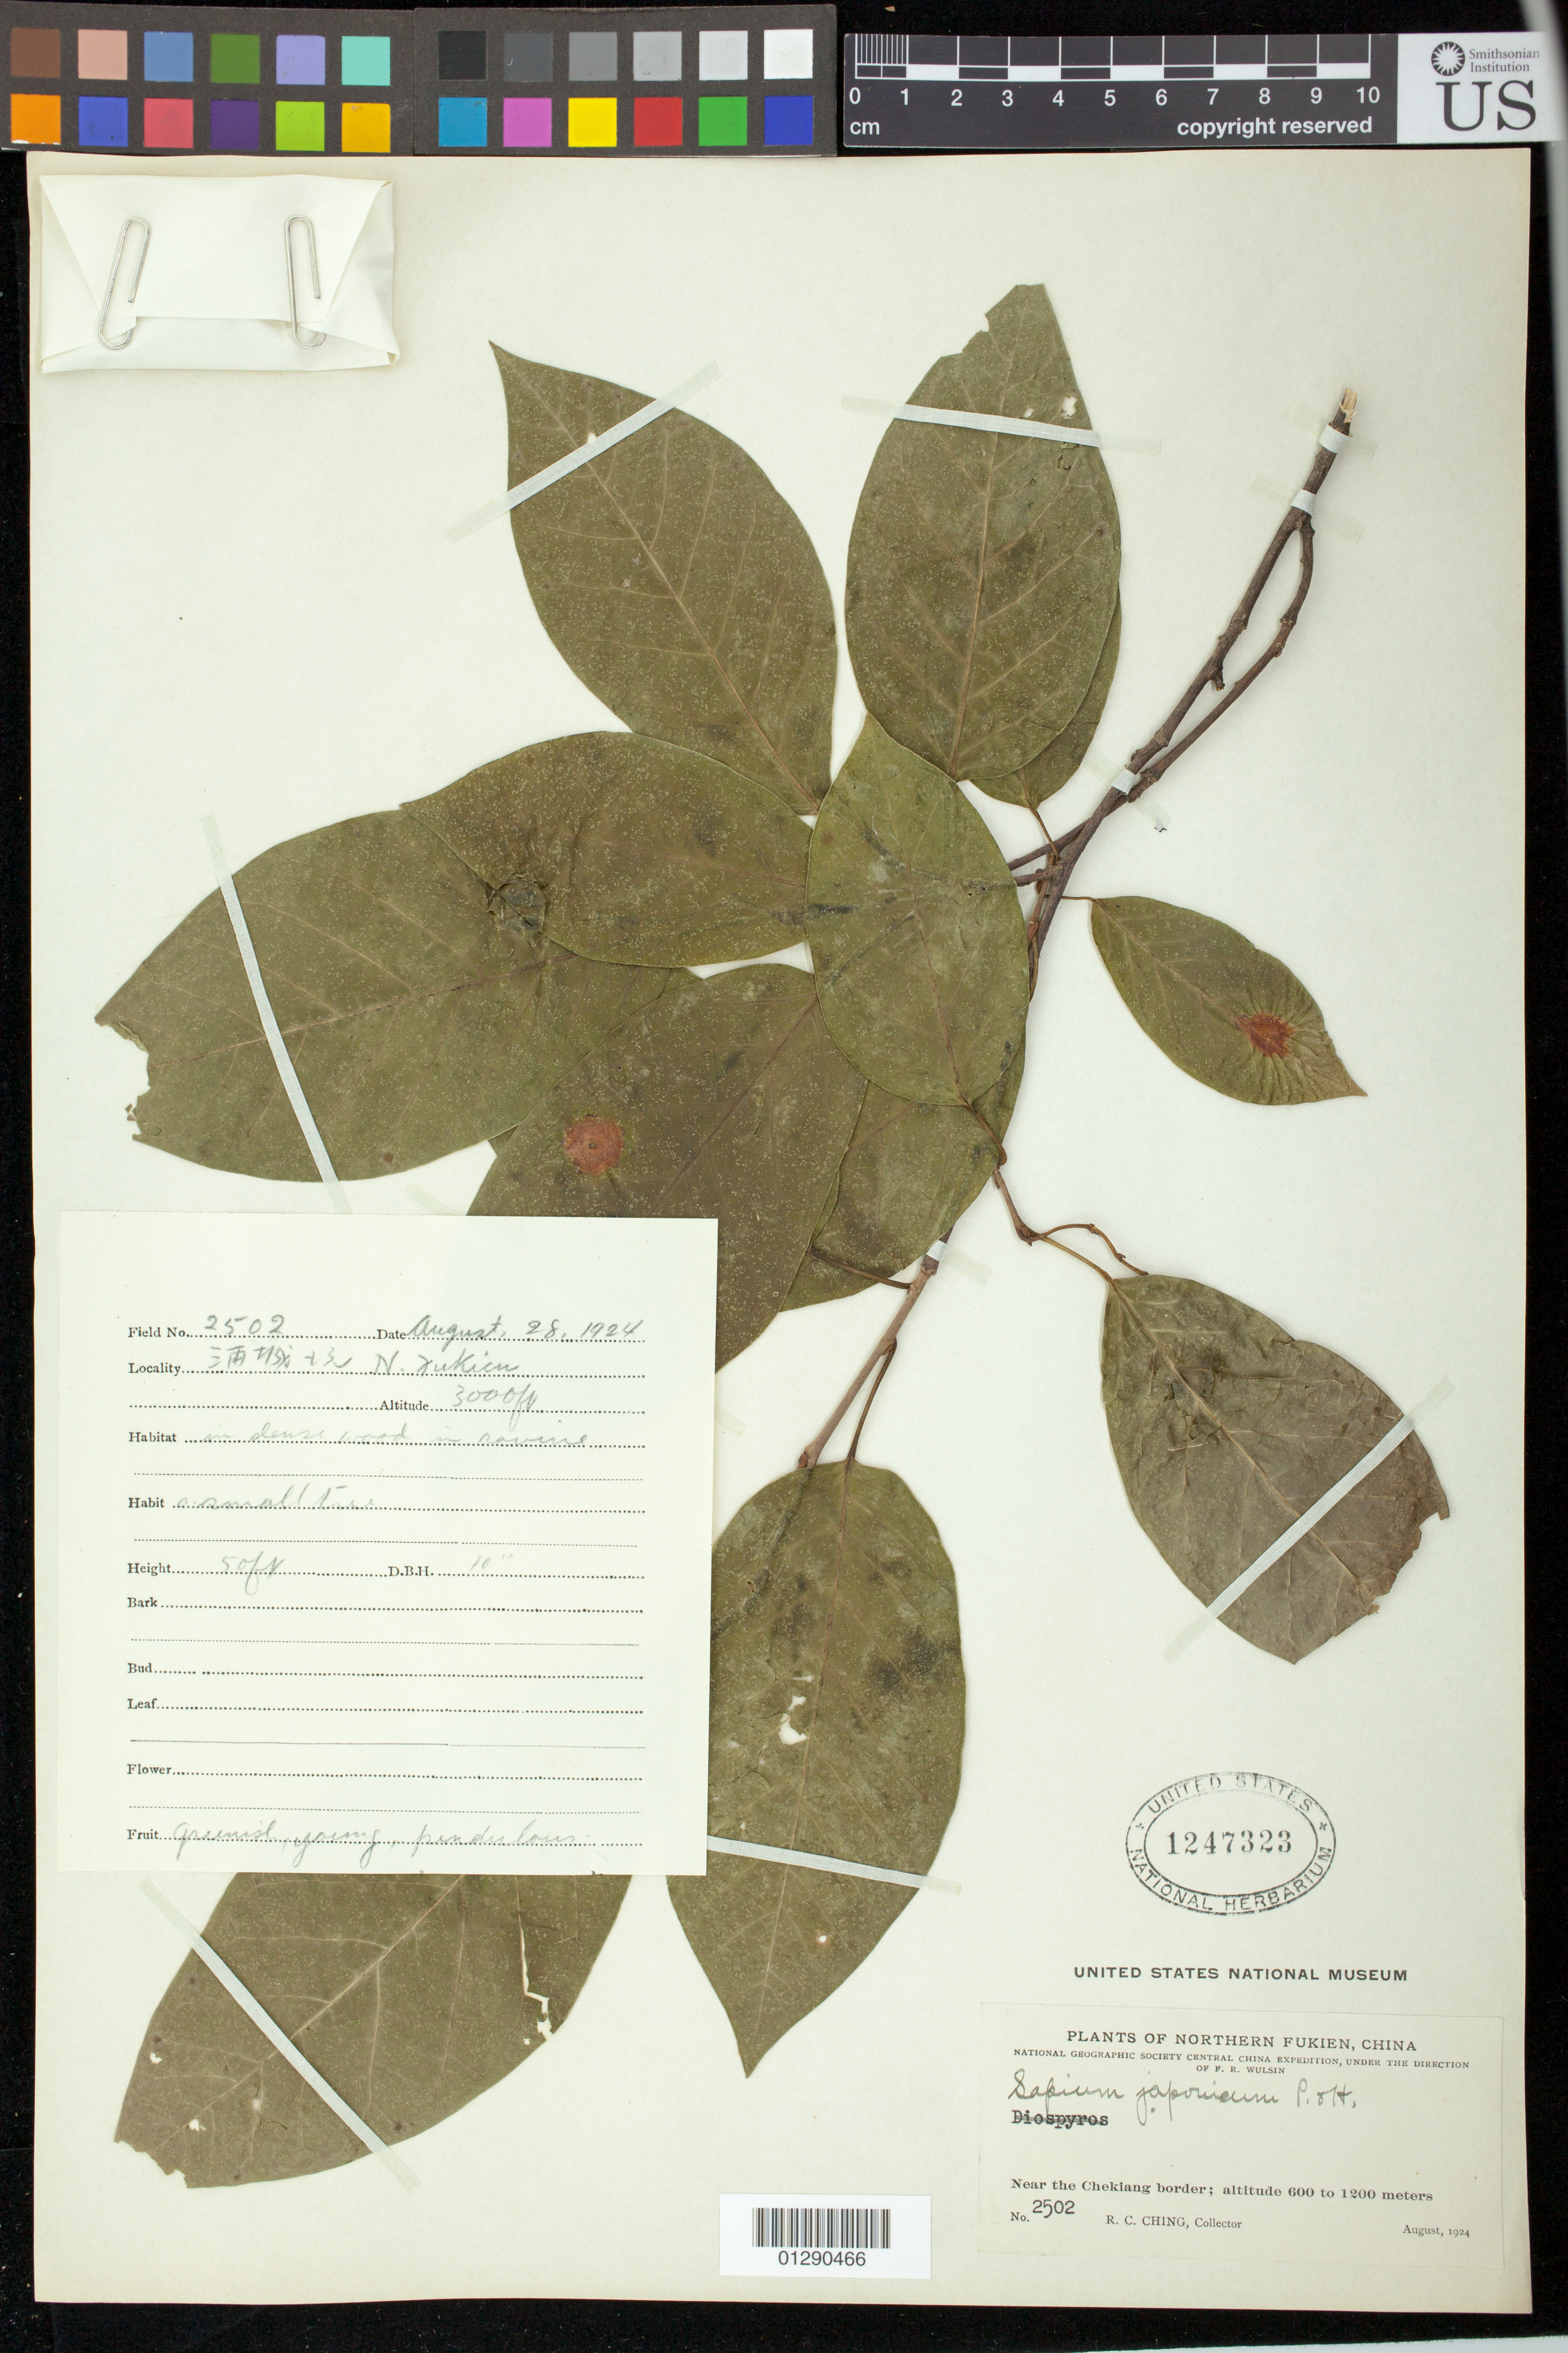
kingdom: Plantae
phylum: Tracheophyta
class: Magnoliopsida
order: Malpighiales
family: Euphorbiaceae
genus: Sapium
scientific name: Sapium japonicum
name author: (Siebold & Zucc.) Pax & K. Hoffm.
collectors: R. C. Ching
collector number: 2502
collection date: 1924-08-28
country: China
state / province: Zhejiang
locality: Northern Fukien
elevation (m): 600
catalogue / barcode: US 1247323